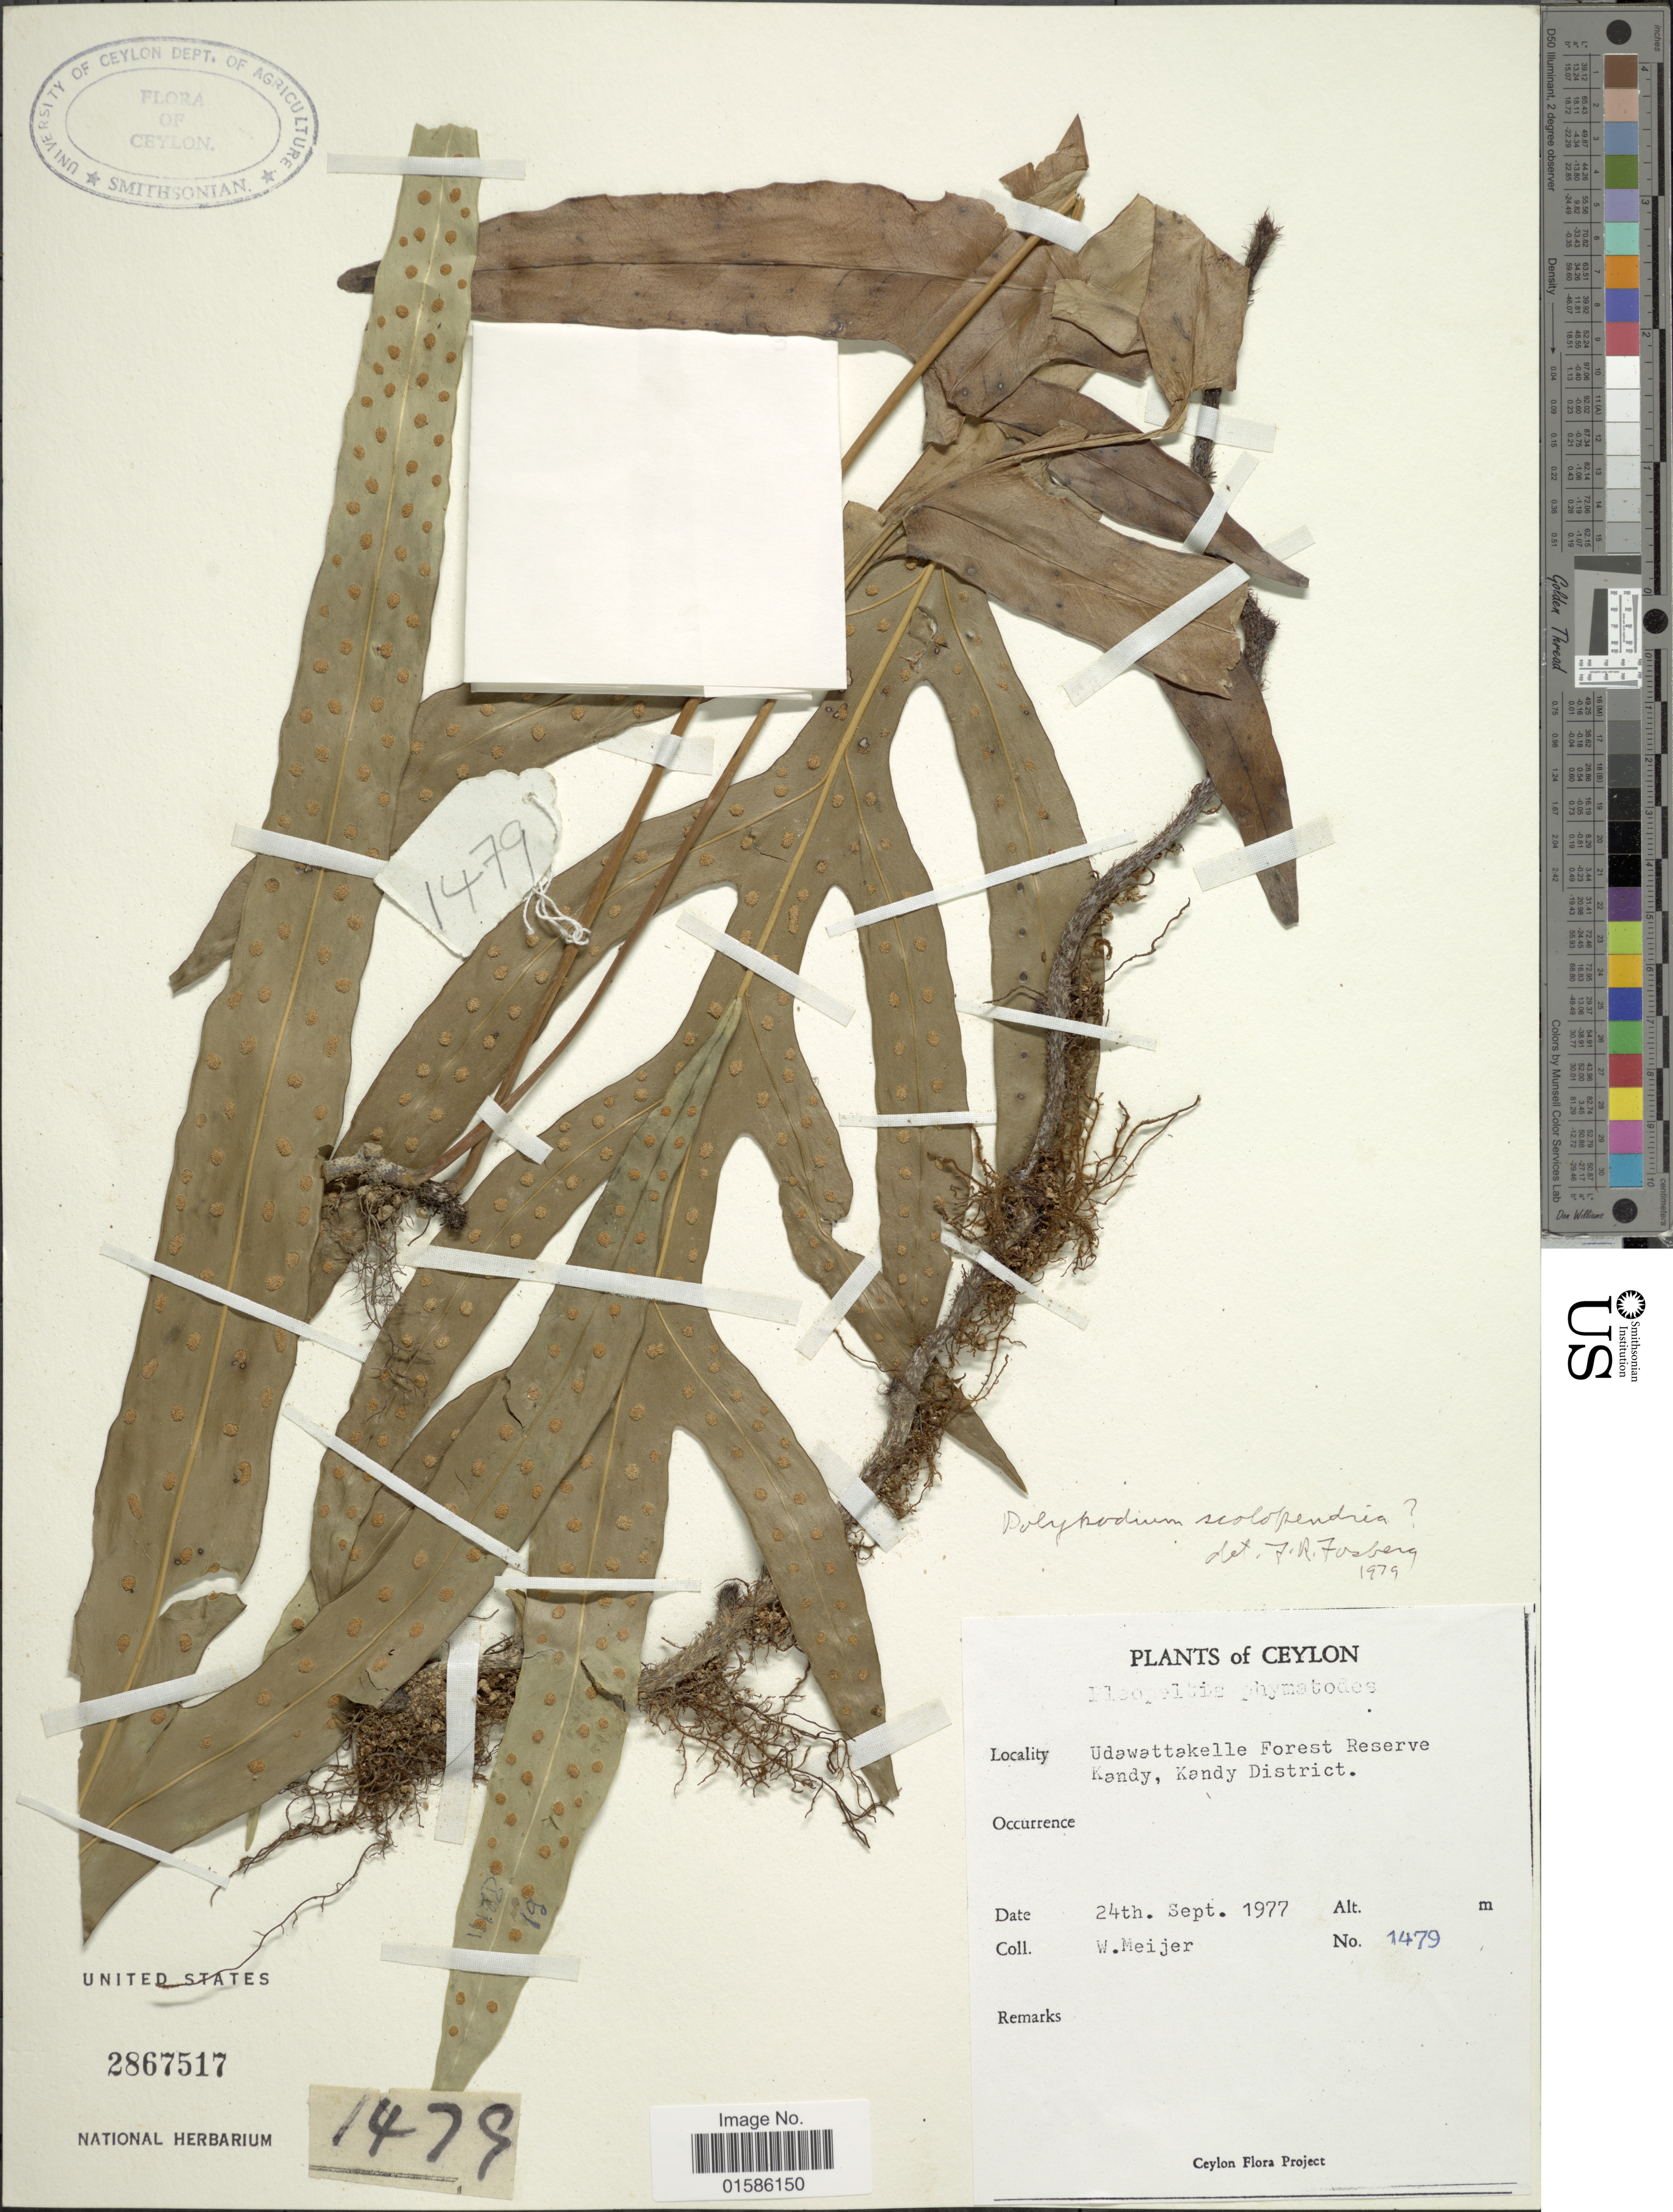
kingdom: Plantae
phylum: Tracheophyta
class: Polypodiopsida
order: Polypodiales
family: Polypodiaceae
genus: Microsorum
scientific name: Microsorum scolopendria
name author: (Burm. f.) Copel.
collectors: W. Meijer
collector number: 1479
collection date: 1977-09-24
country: Sri Lanka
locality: Ceylon, Udawattakelle Forest Reserve Kandy, Kandy District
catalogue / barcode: US 2867517